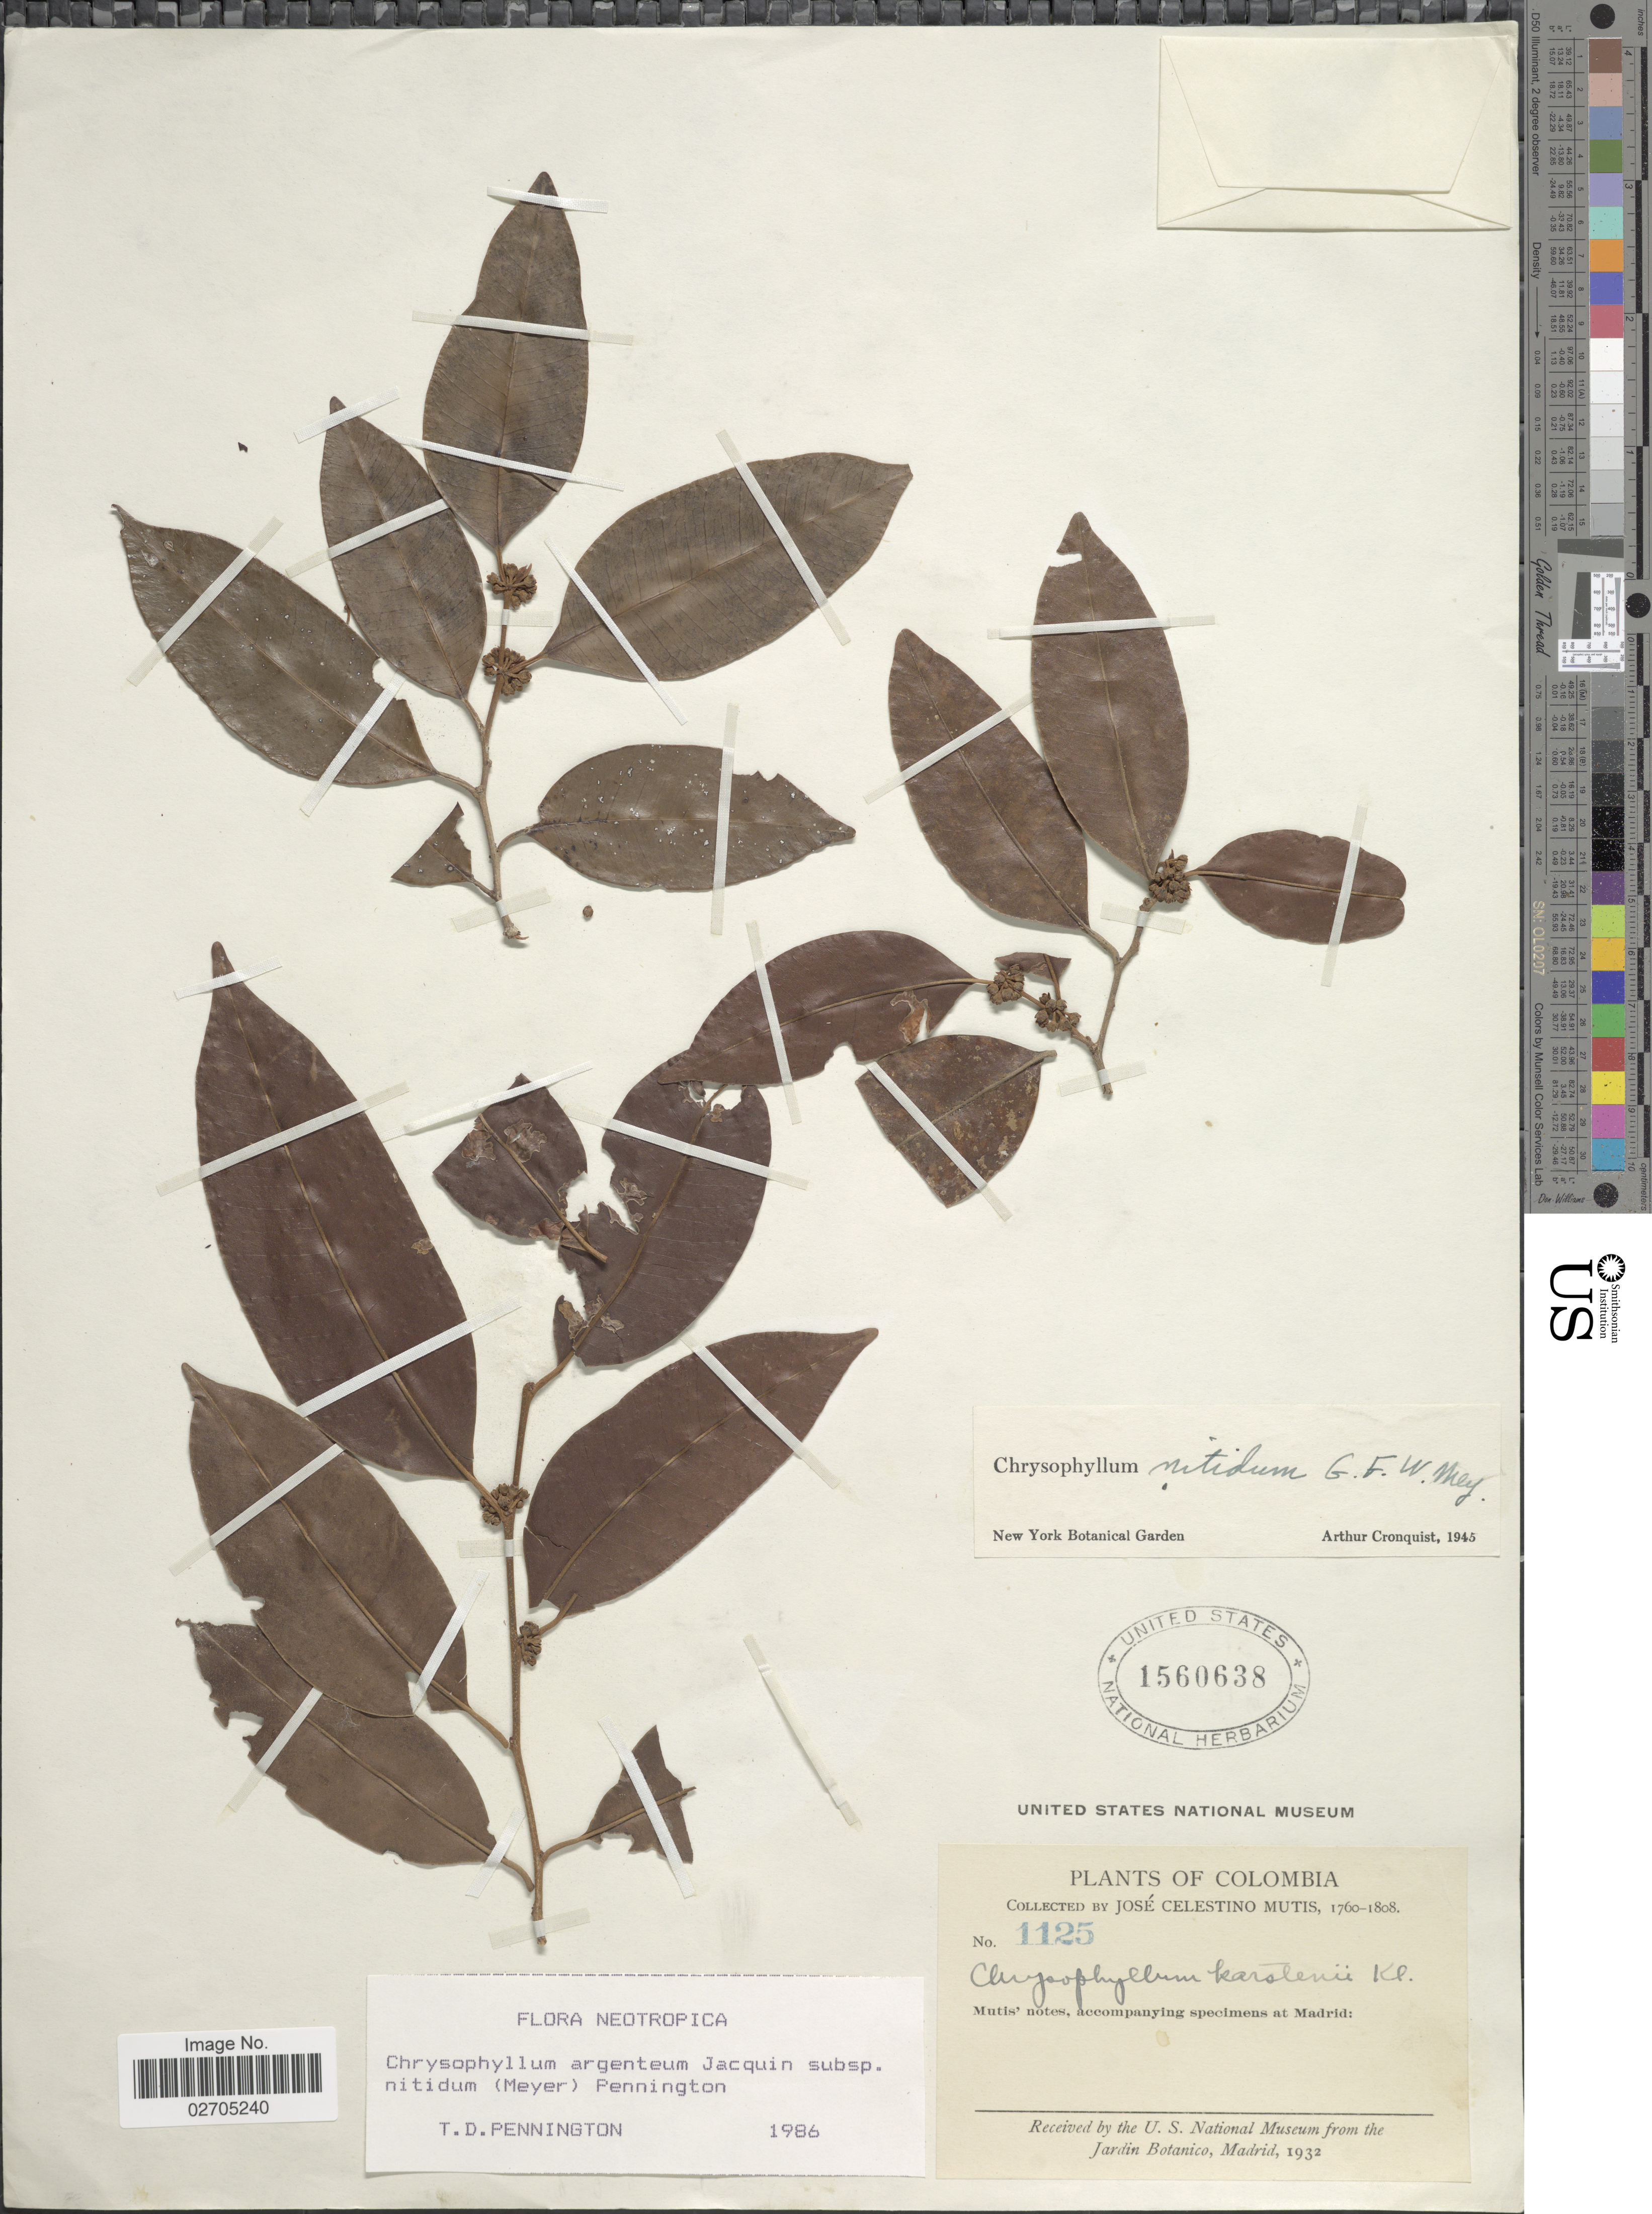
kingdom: Plantae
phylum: Tracheophyta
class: Magnoliopsida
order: Ericales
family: Sapotaceae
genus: Chrysophyllum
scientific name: Chrysophyllum argenteum subsp. nitidum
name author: Jacq.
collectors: J. C. B. Mutis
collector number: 1125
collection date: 1760/1808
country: Colombia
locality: Neotropica.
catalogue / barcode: US 1560638